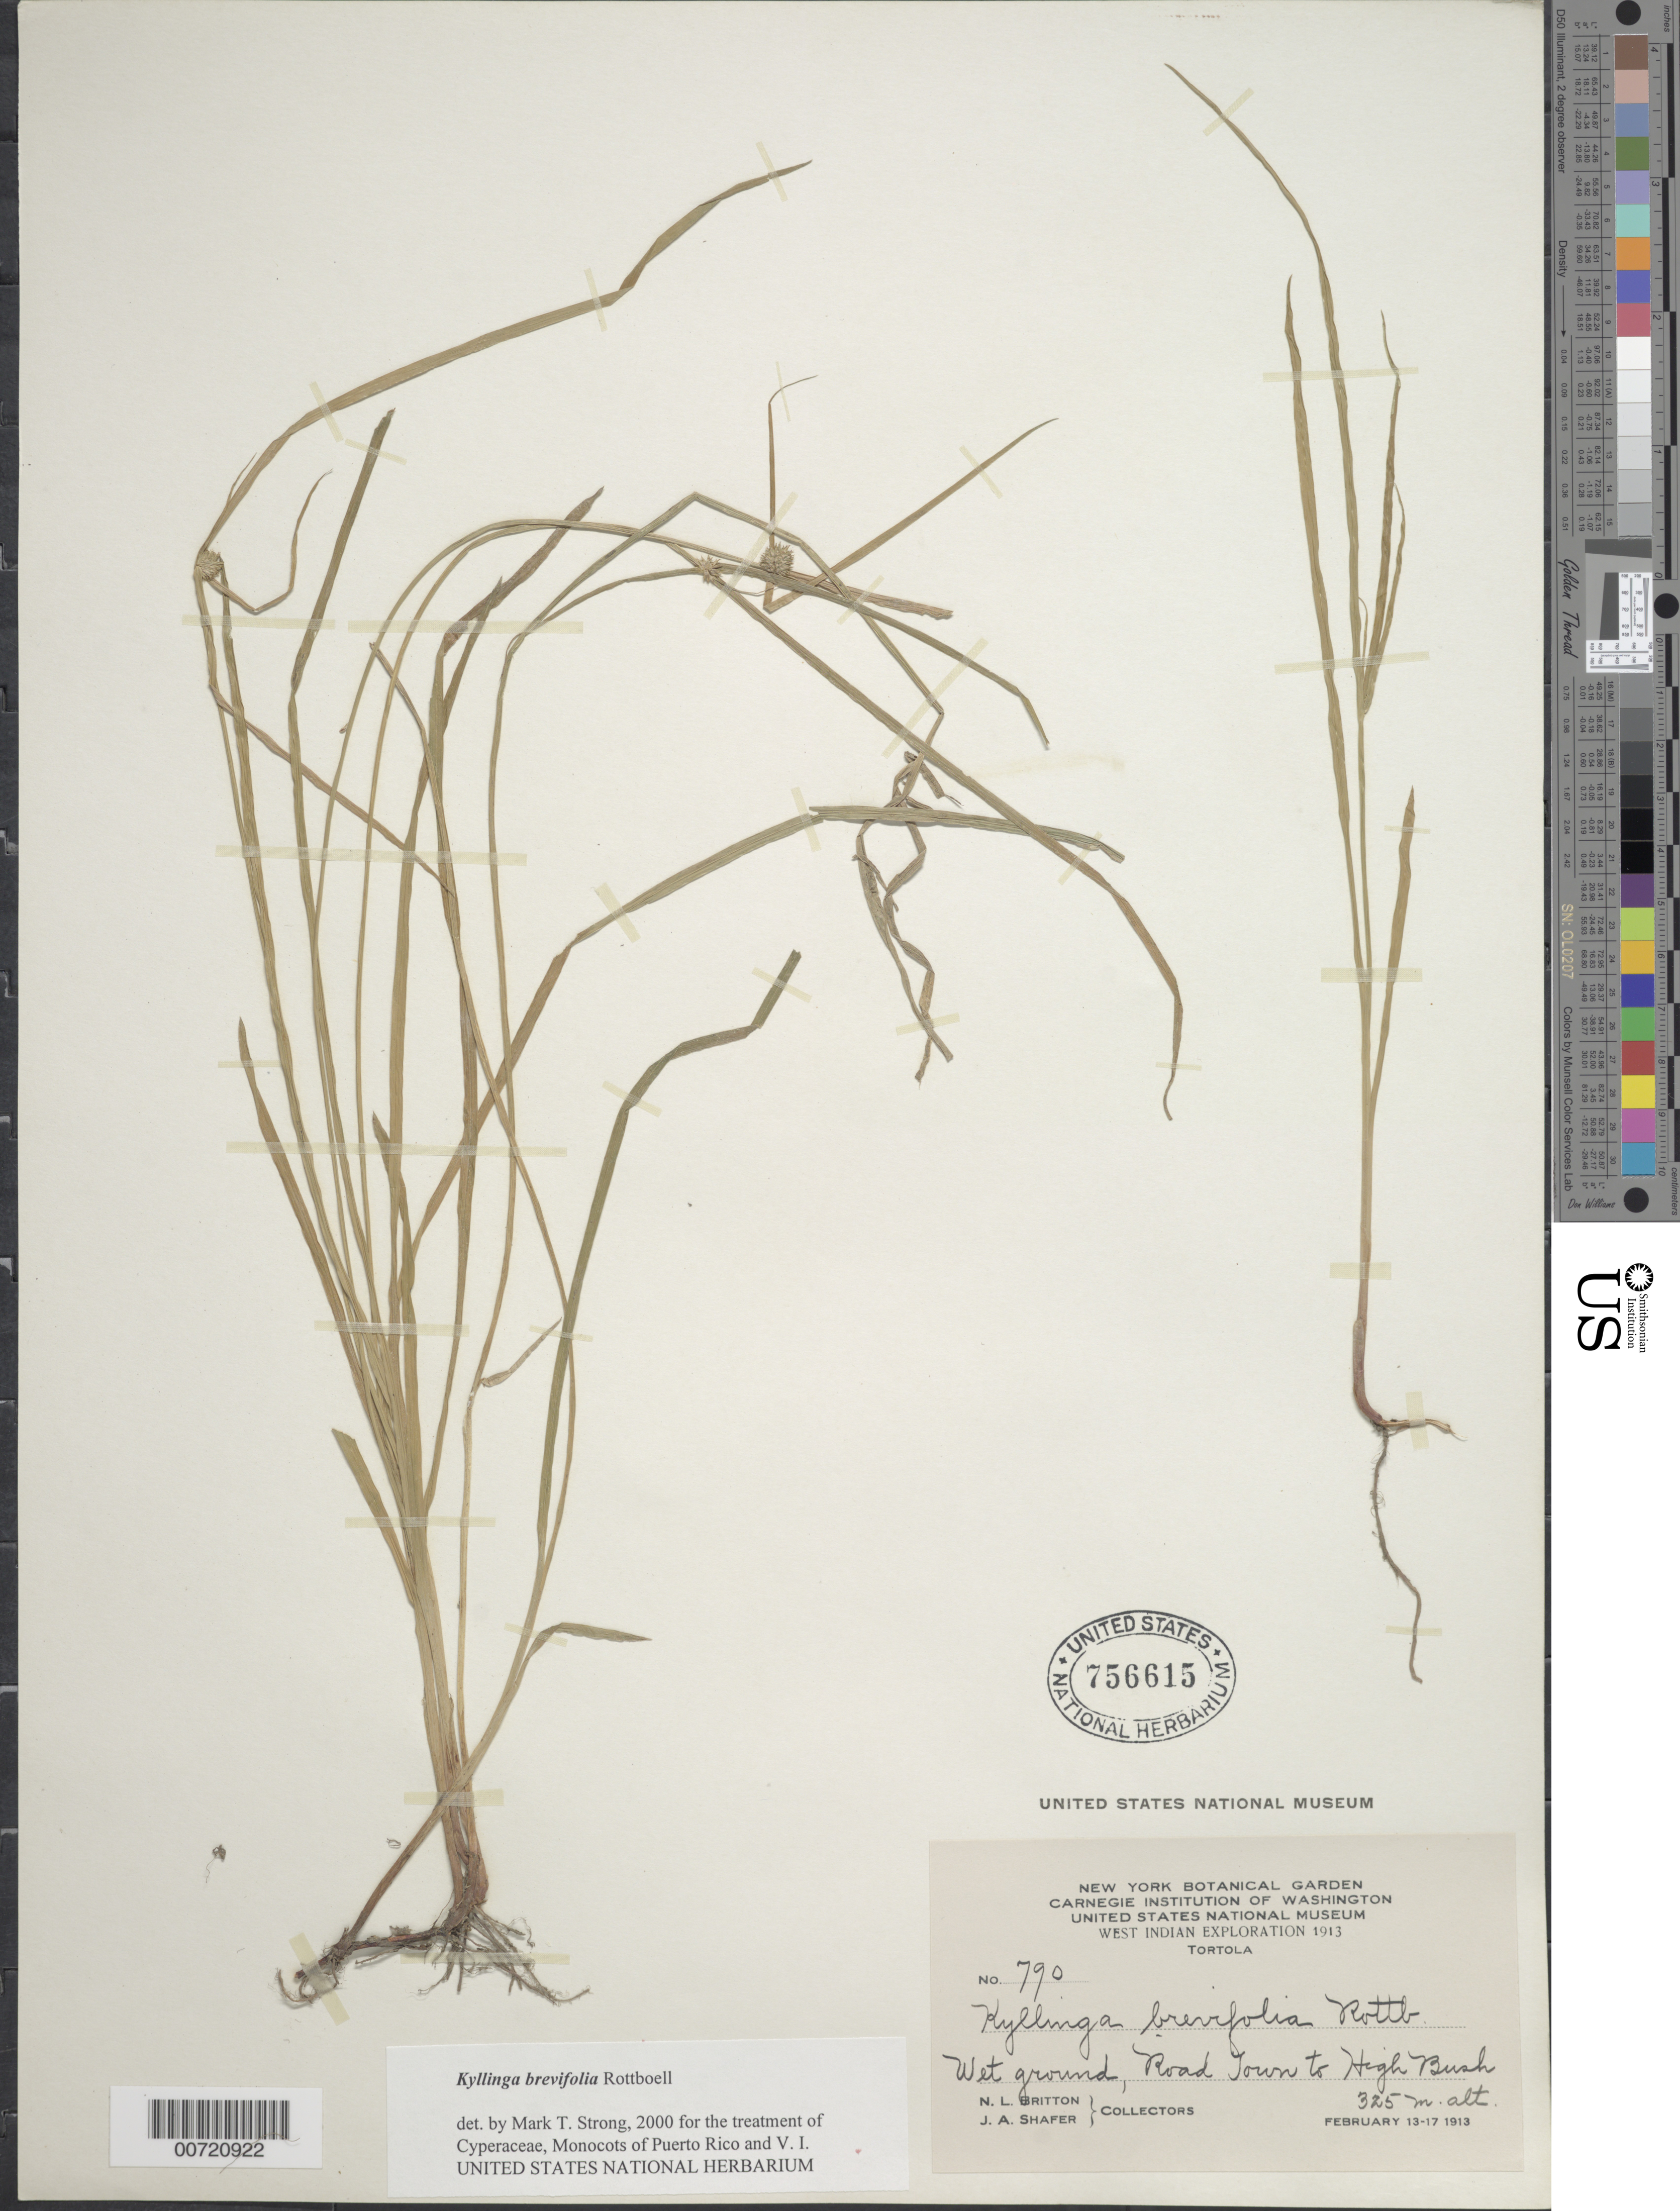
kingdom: Plantae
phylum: Tracheophyta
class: Liliopsida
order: Poales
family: Cyperaceae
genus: Cyperus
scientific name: Cyperus brevifolius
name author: (Rottb.) Hassk.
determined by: Strong, M. T., (US), Smithsonian Institution - National Museum of Natural History (UNITED STATES)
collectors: N. Britton & J. A. Shafer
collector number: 790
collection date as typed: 13 Feb 1913 to 17 Feb 1913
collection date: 1913-02-13/1913-02-17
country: British Virgin Islands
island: Tortola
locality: Tortola; Road Town to High Bush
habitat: Wet ground.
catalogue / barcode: US 756615